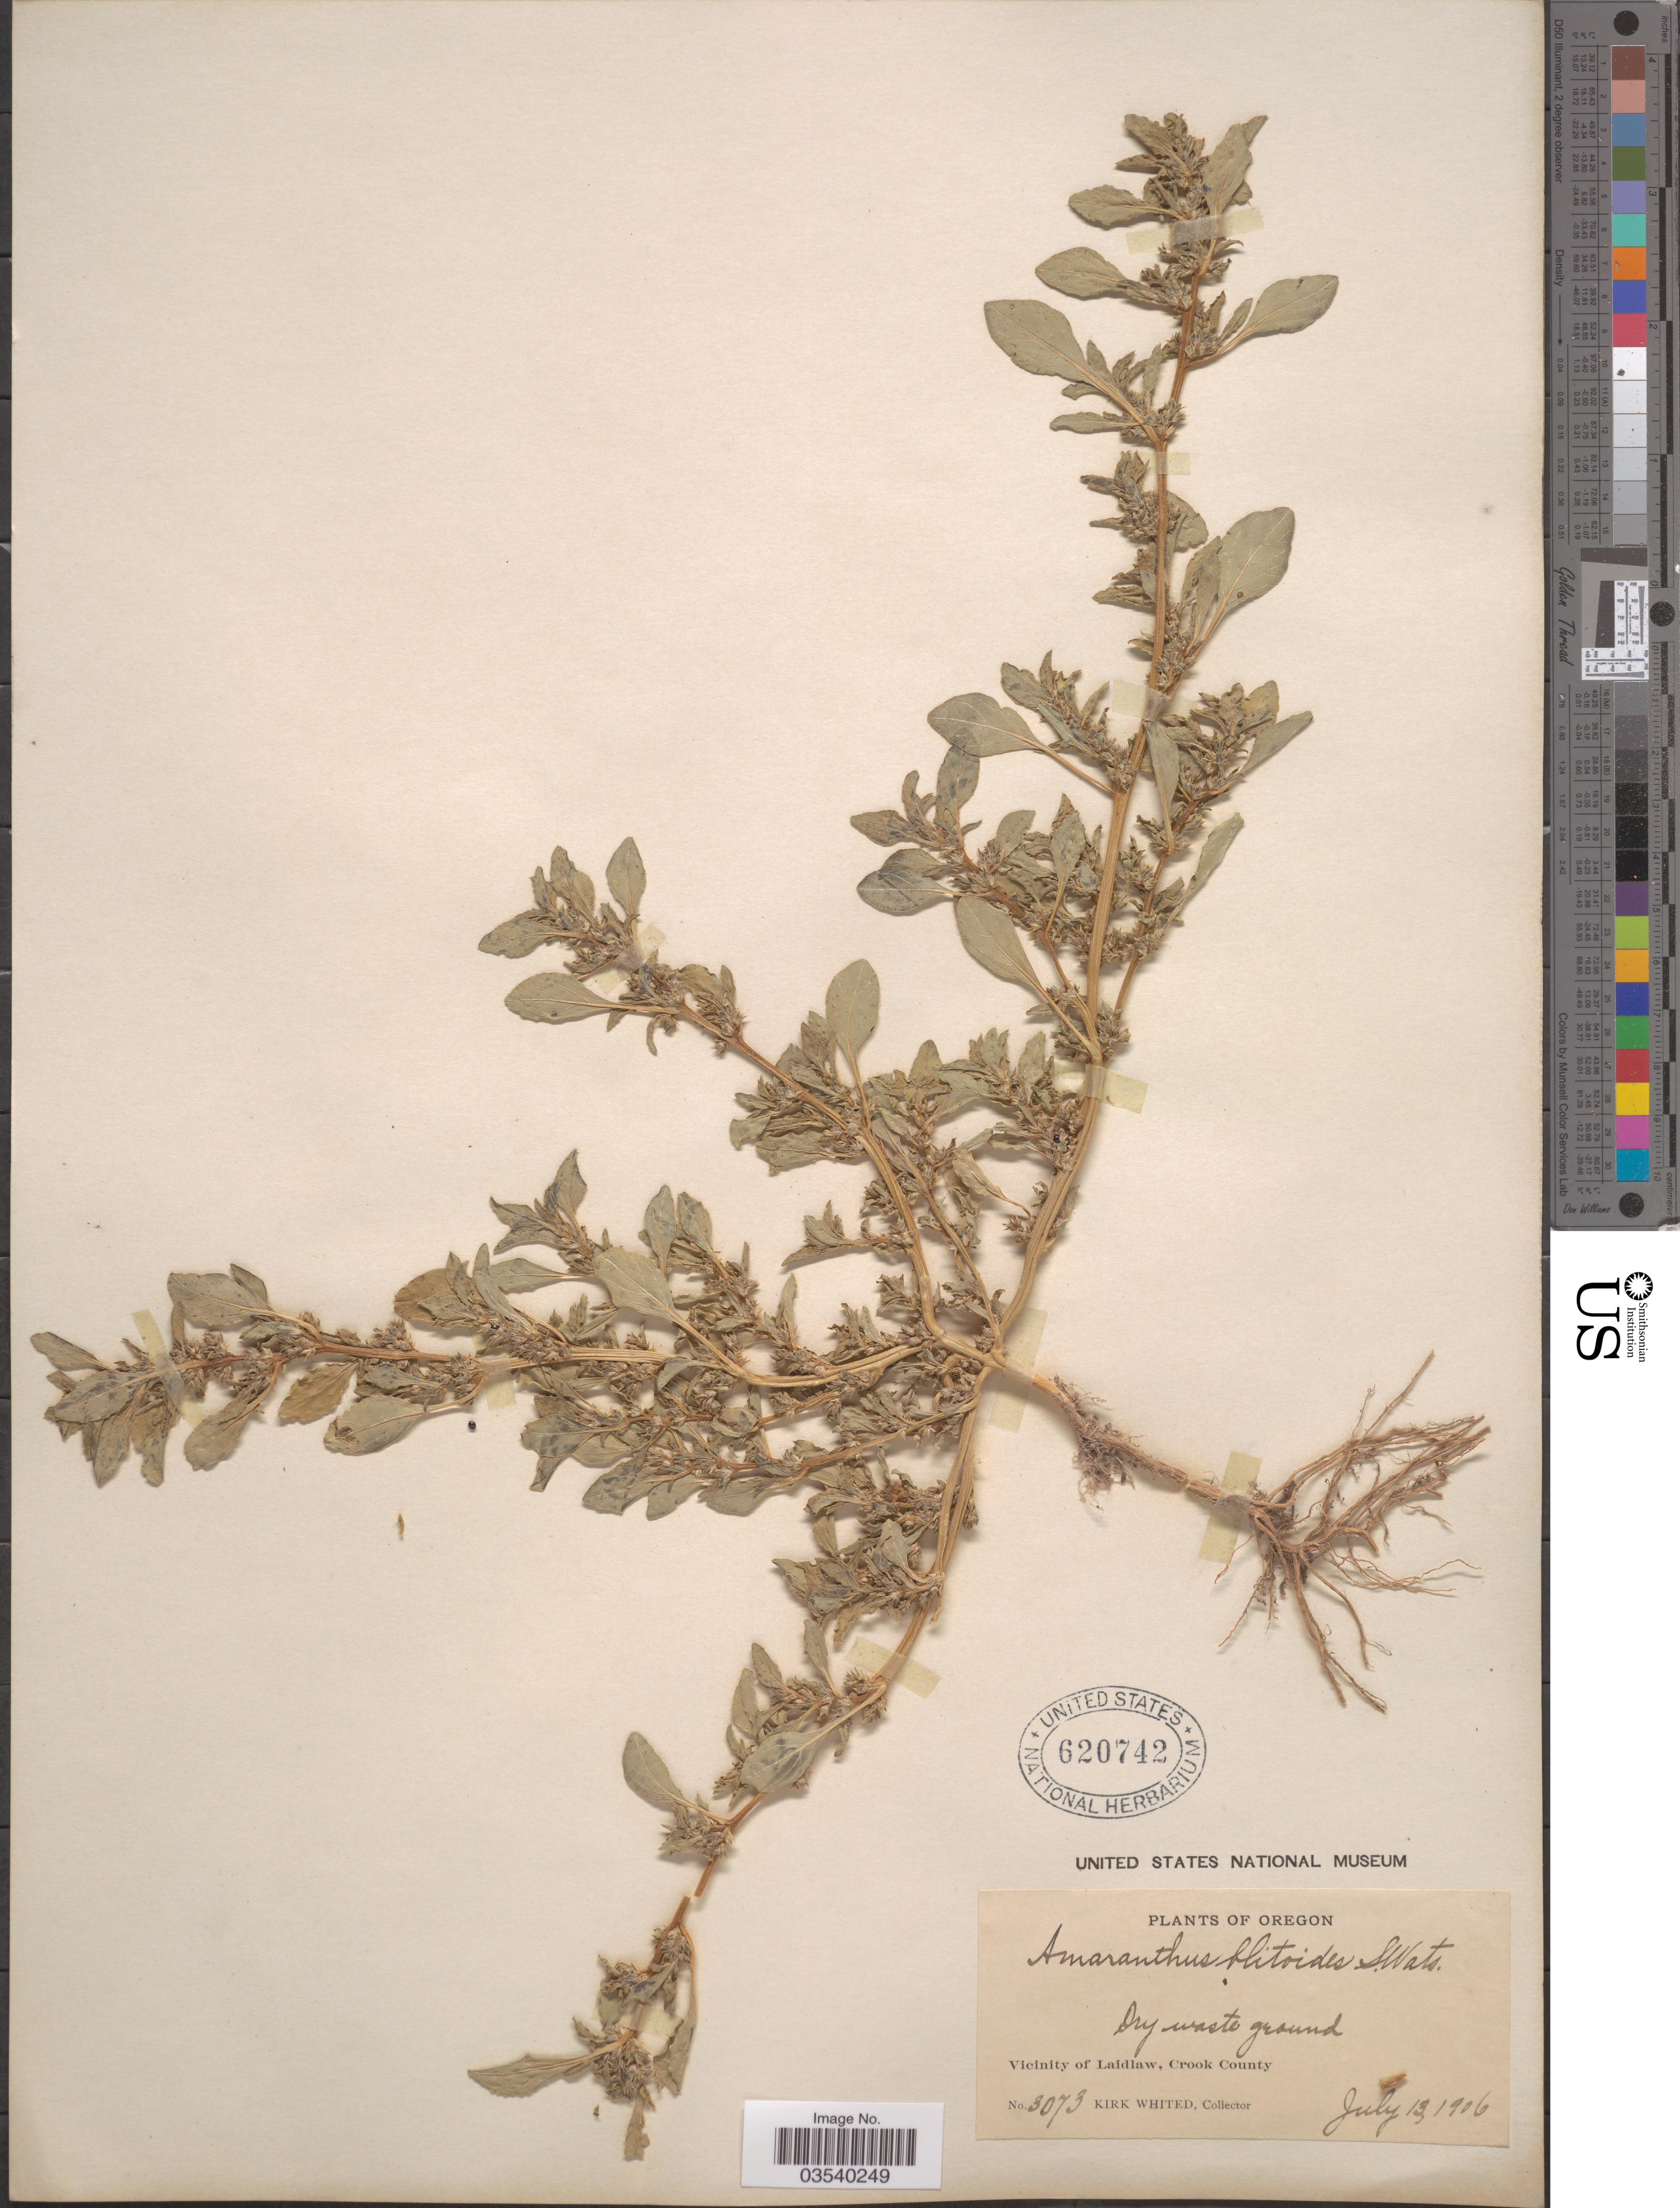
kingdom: Plantae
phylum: Tracheophyta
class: Magnoliopsida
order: Caryophyllales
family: Amaranthaceae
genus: Amaranthus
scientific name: Amaranthus blitoides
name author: S. Watson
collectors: K. Whited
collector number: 3073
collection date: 1906-07-13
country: United States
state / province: Oregon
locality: Vicinity of Laidlaw, Crook County.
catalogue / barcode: US 620742